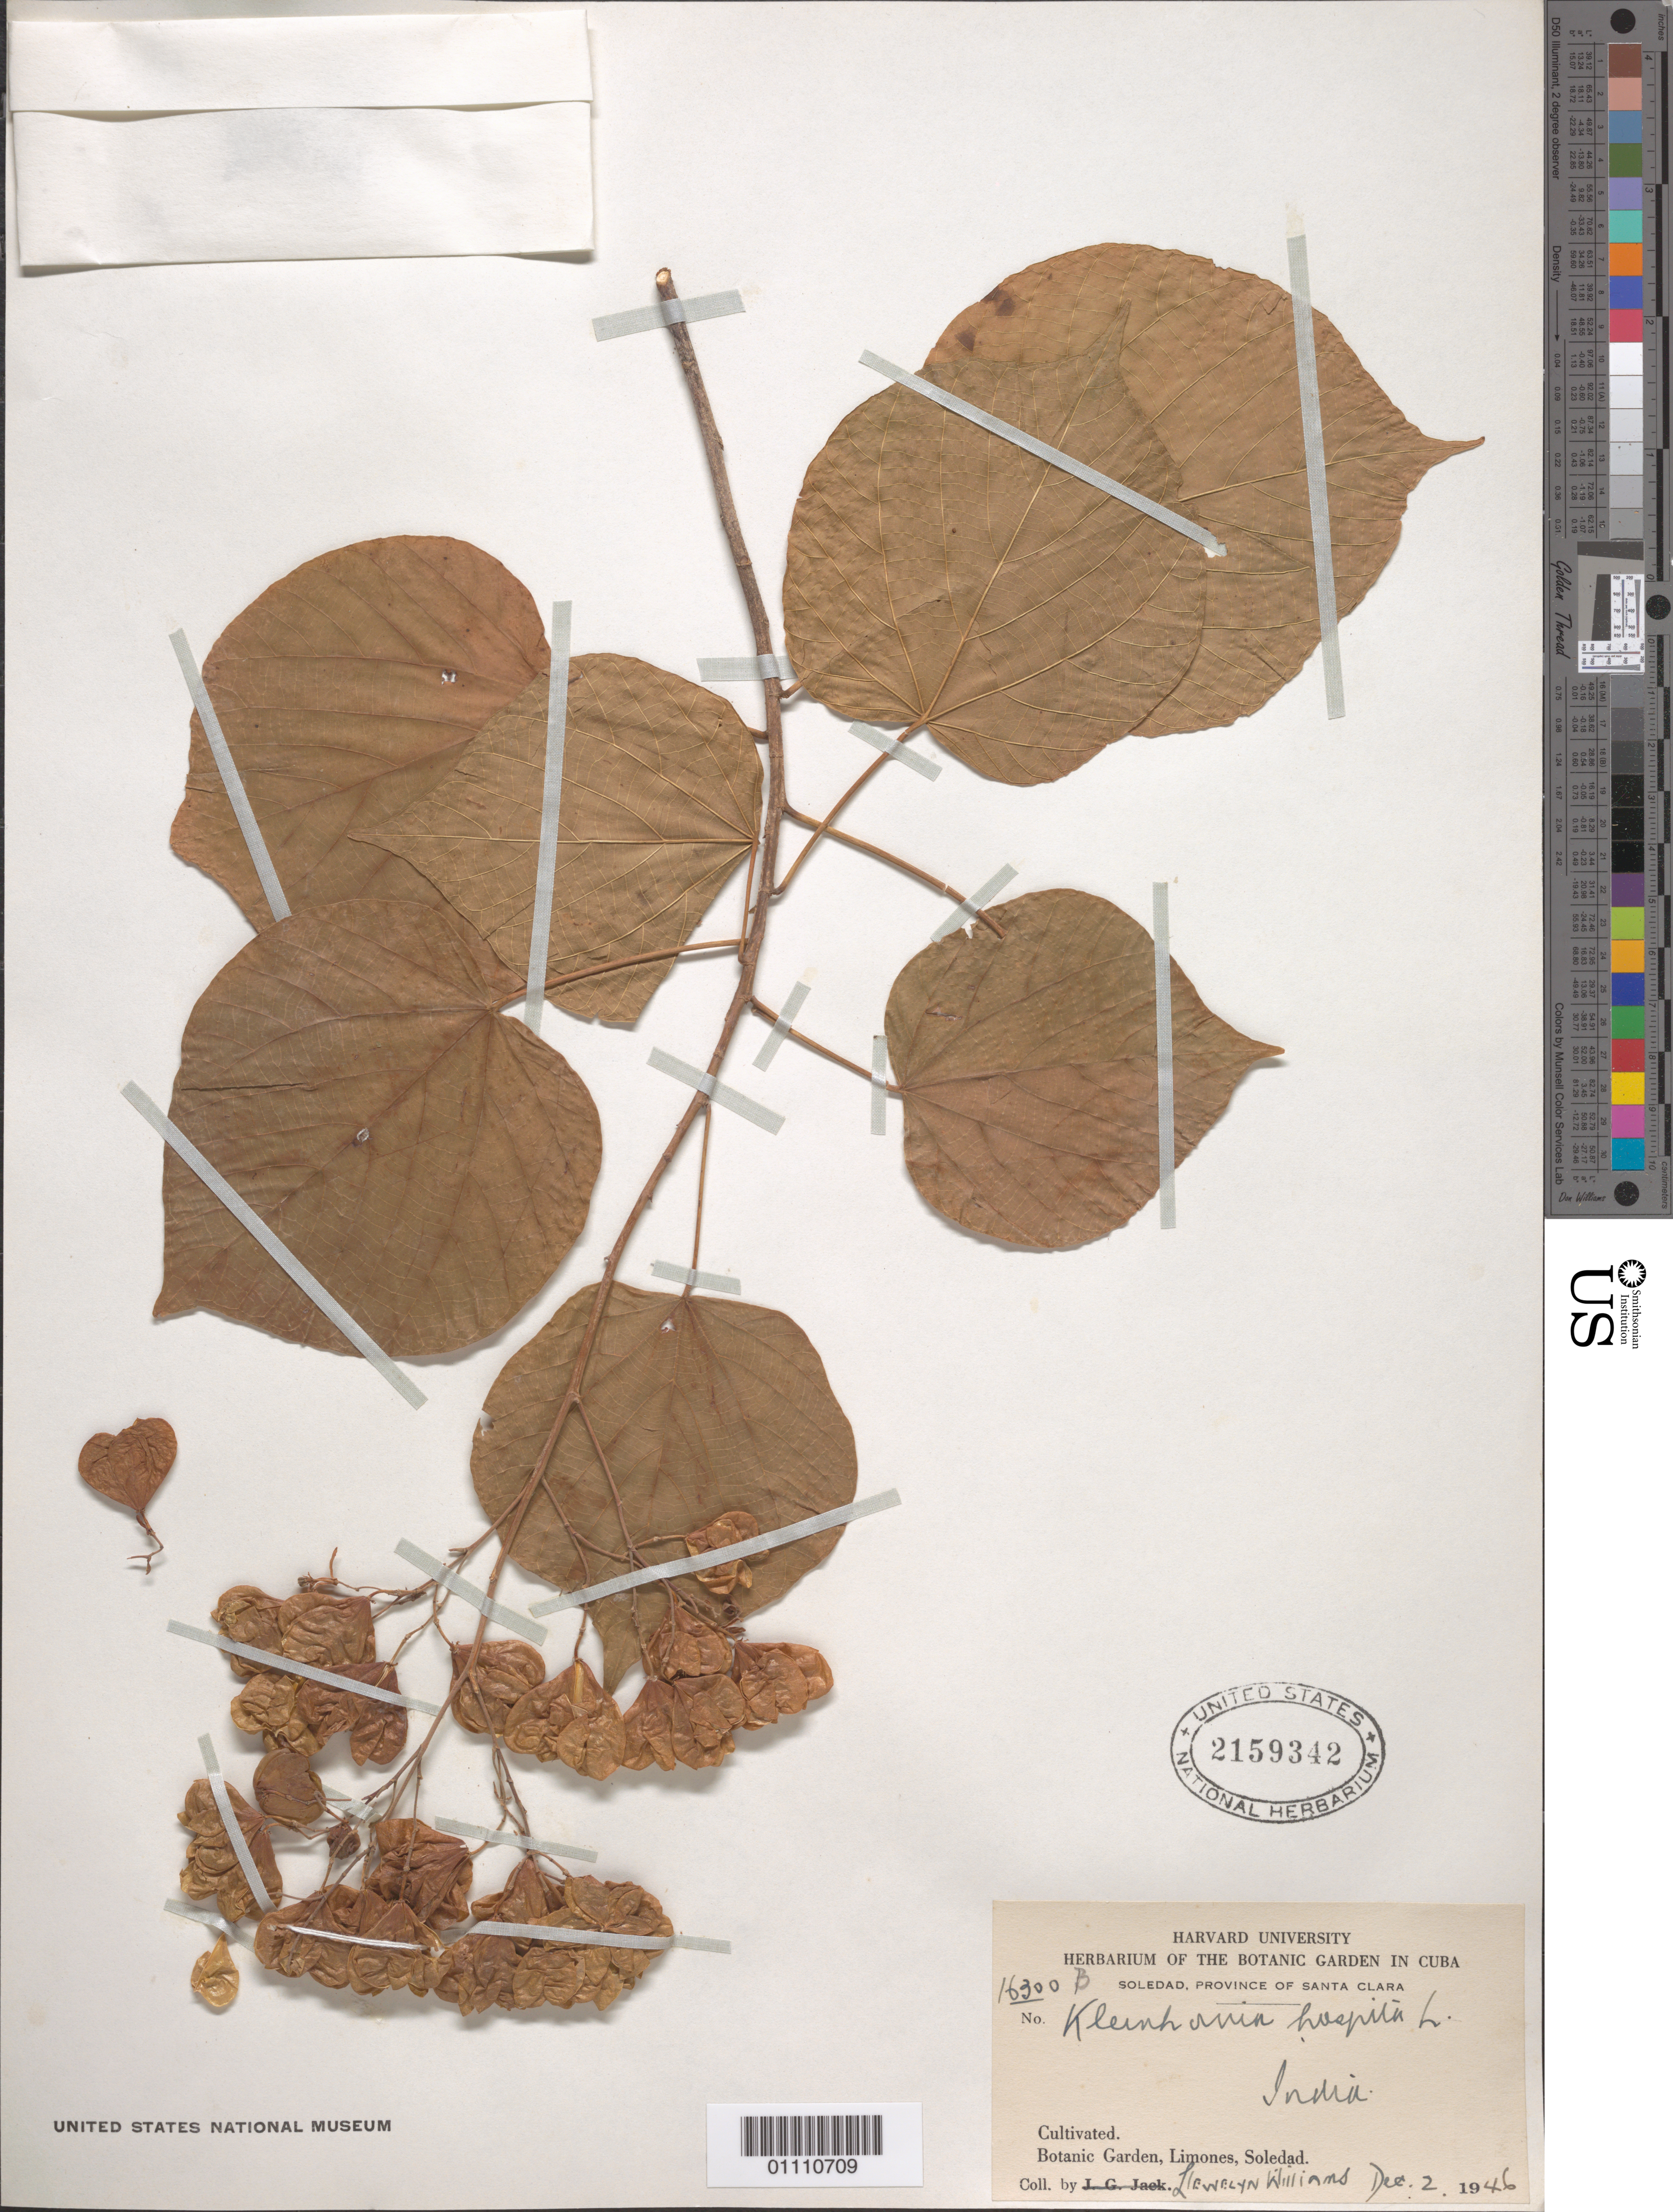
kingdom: Plantae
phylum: Tracheophyta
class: Magnoliopsida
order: Malvales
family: Malvaceae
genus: Kleinhovia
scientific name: Kleinhovia hospita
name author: L.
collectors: L. Williams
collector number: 16300B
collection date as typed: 02 Dec 1946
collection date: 1946-12-02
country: Cuba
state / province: Cienfuegos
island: Cuba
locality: Botanic Garden, Limones, Soledad, Province of Santa Clara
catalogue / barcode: US 2159342